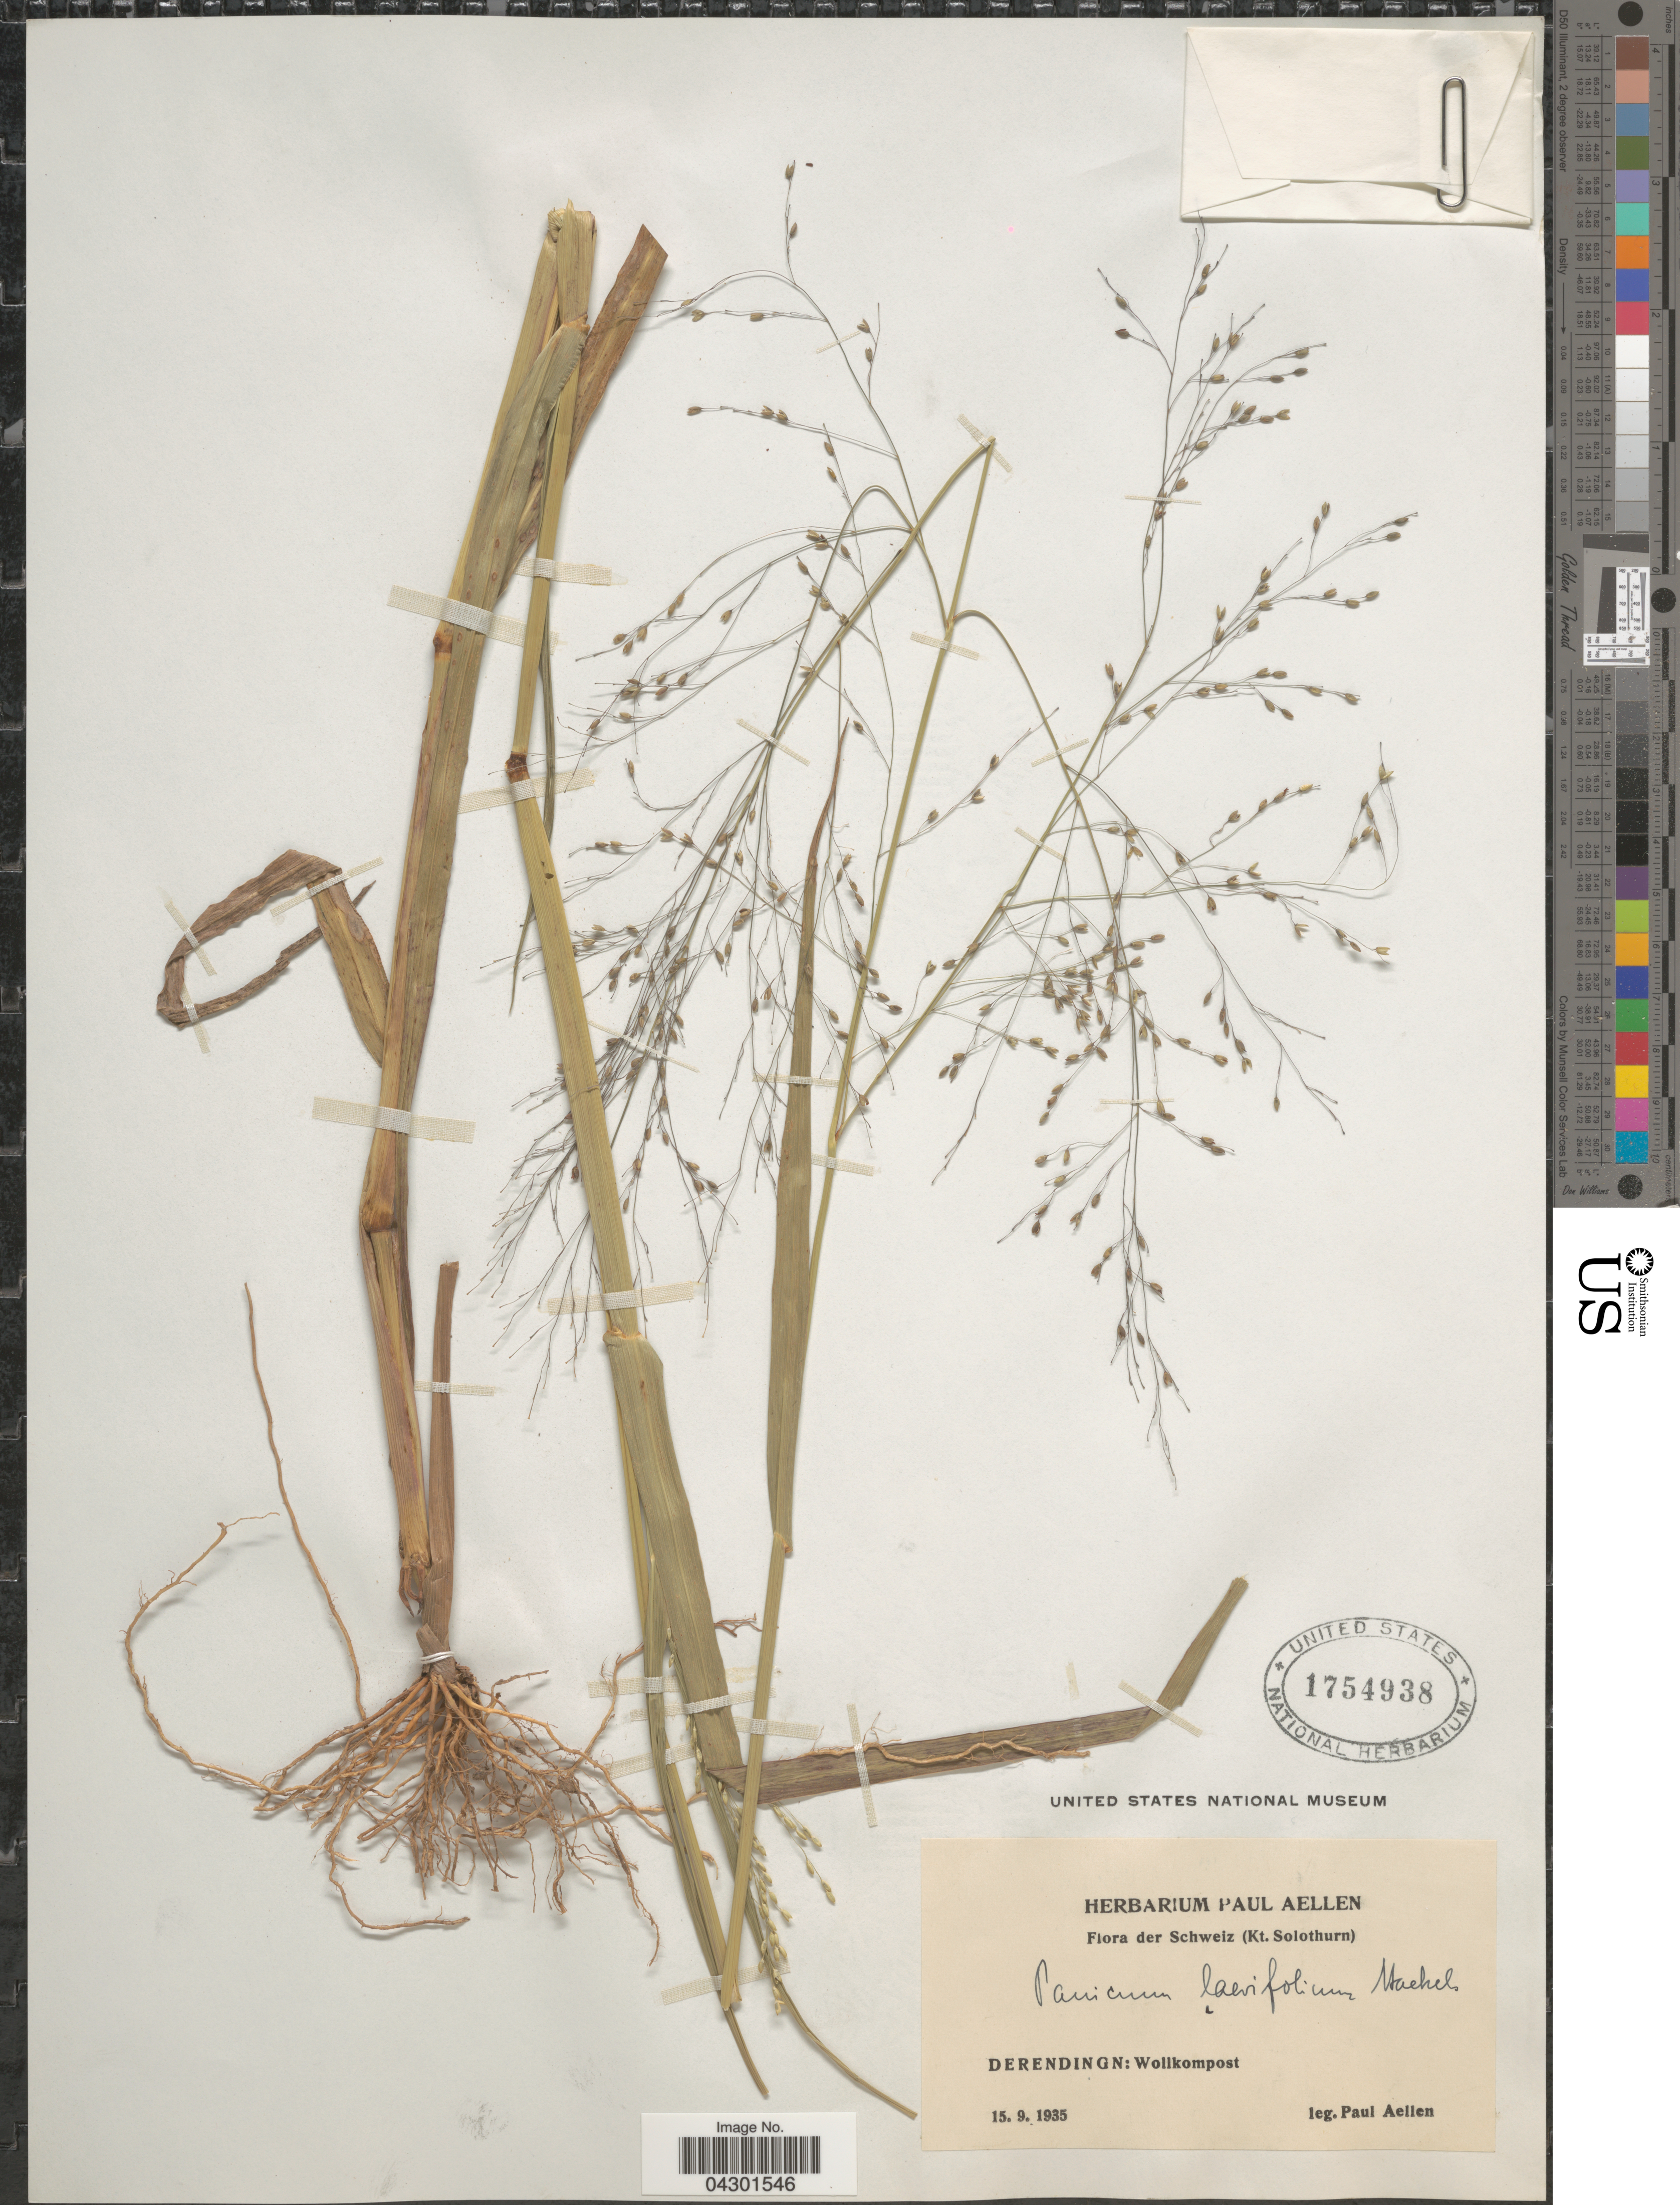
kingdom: Plantae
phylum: Tracheophyta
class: Liliopsida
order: Poales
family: Poaceae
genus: Panicum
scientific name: Panicum schinzii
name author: Hack. ex Schinz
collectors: P. Aellen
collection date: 1935-09-15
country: Switzerland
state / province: Solothurn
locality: Schweiz (Kt.Solothurn). Derendingn:Wollkompost.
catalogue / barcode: US 1754938